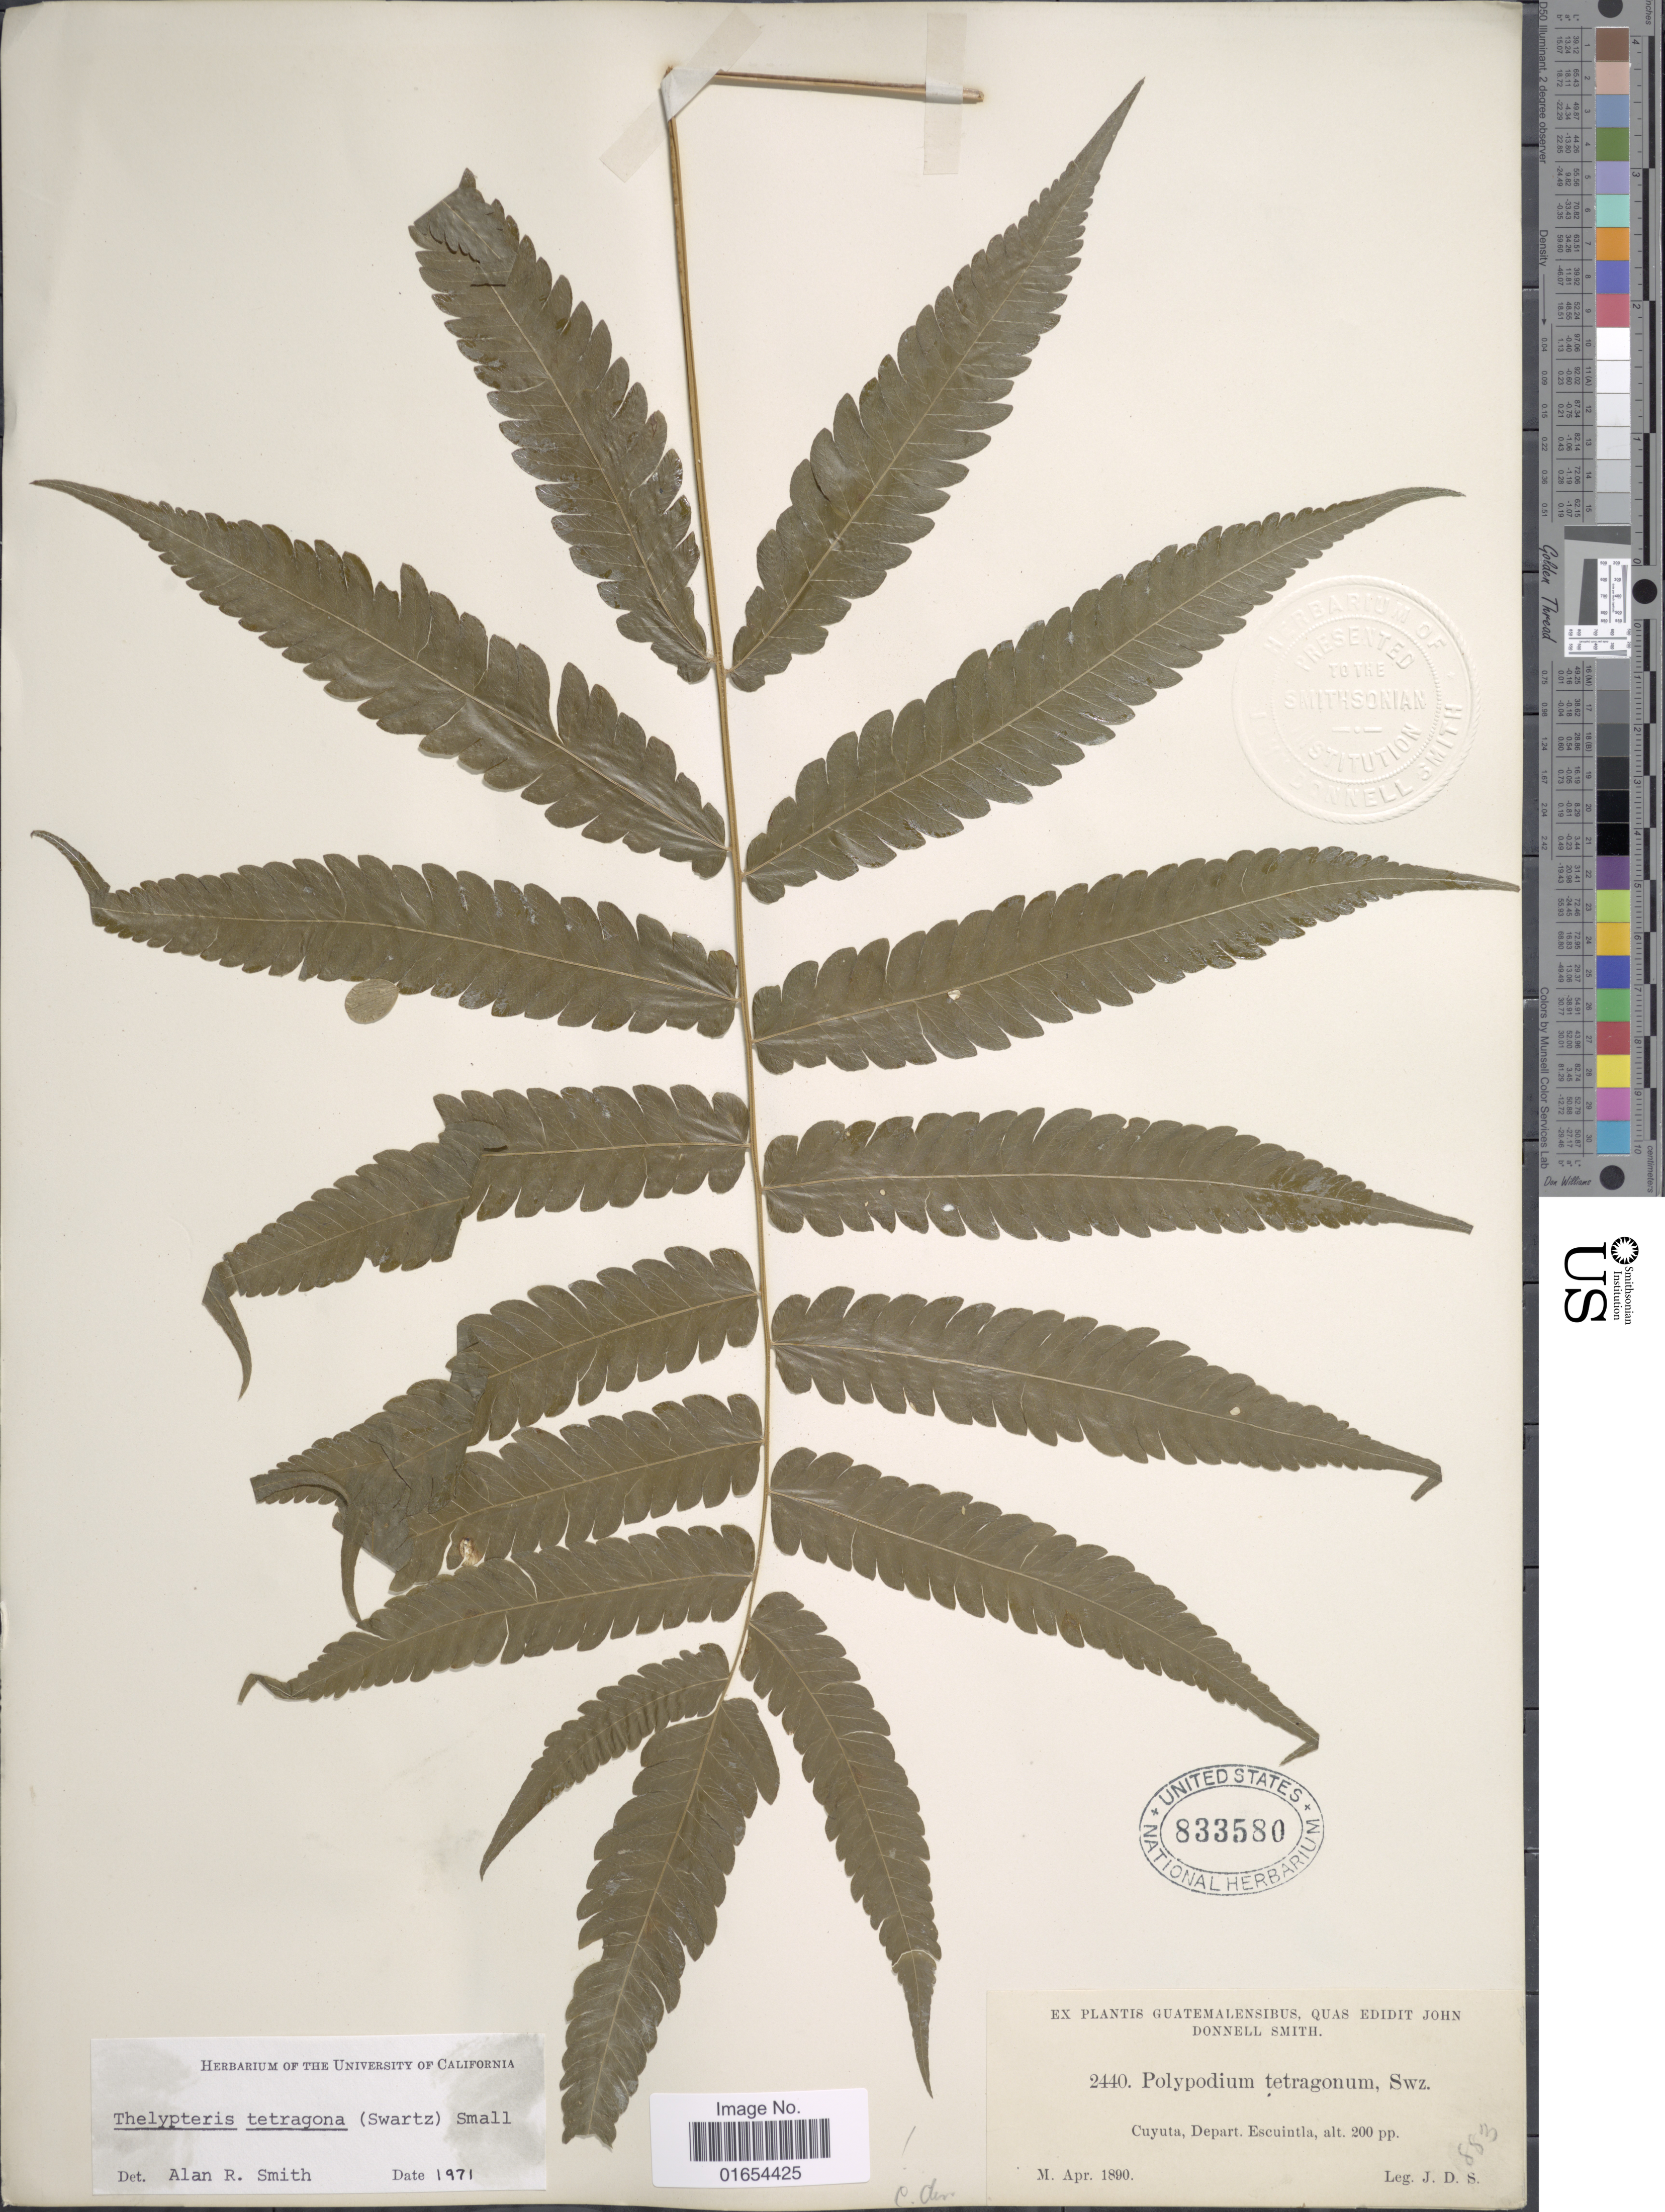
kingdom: Plantae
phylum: Tracheophyta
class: Polypodiopsida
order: Polypodiales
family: Thelypteridaceae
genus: Goniopteris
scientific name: Goniopteris tetragona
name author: (C. Presl) Sw.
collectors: J. Donnell Smith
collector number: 2440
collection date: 1890-04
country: Guatemala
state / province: Escuintla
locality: Cuyuta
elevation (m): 61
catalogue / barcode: US 833580